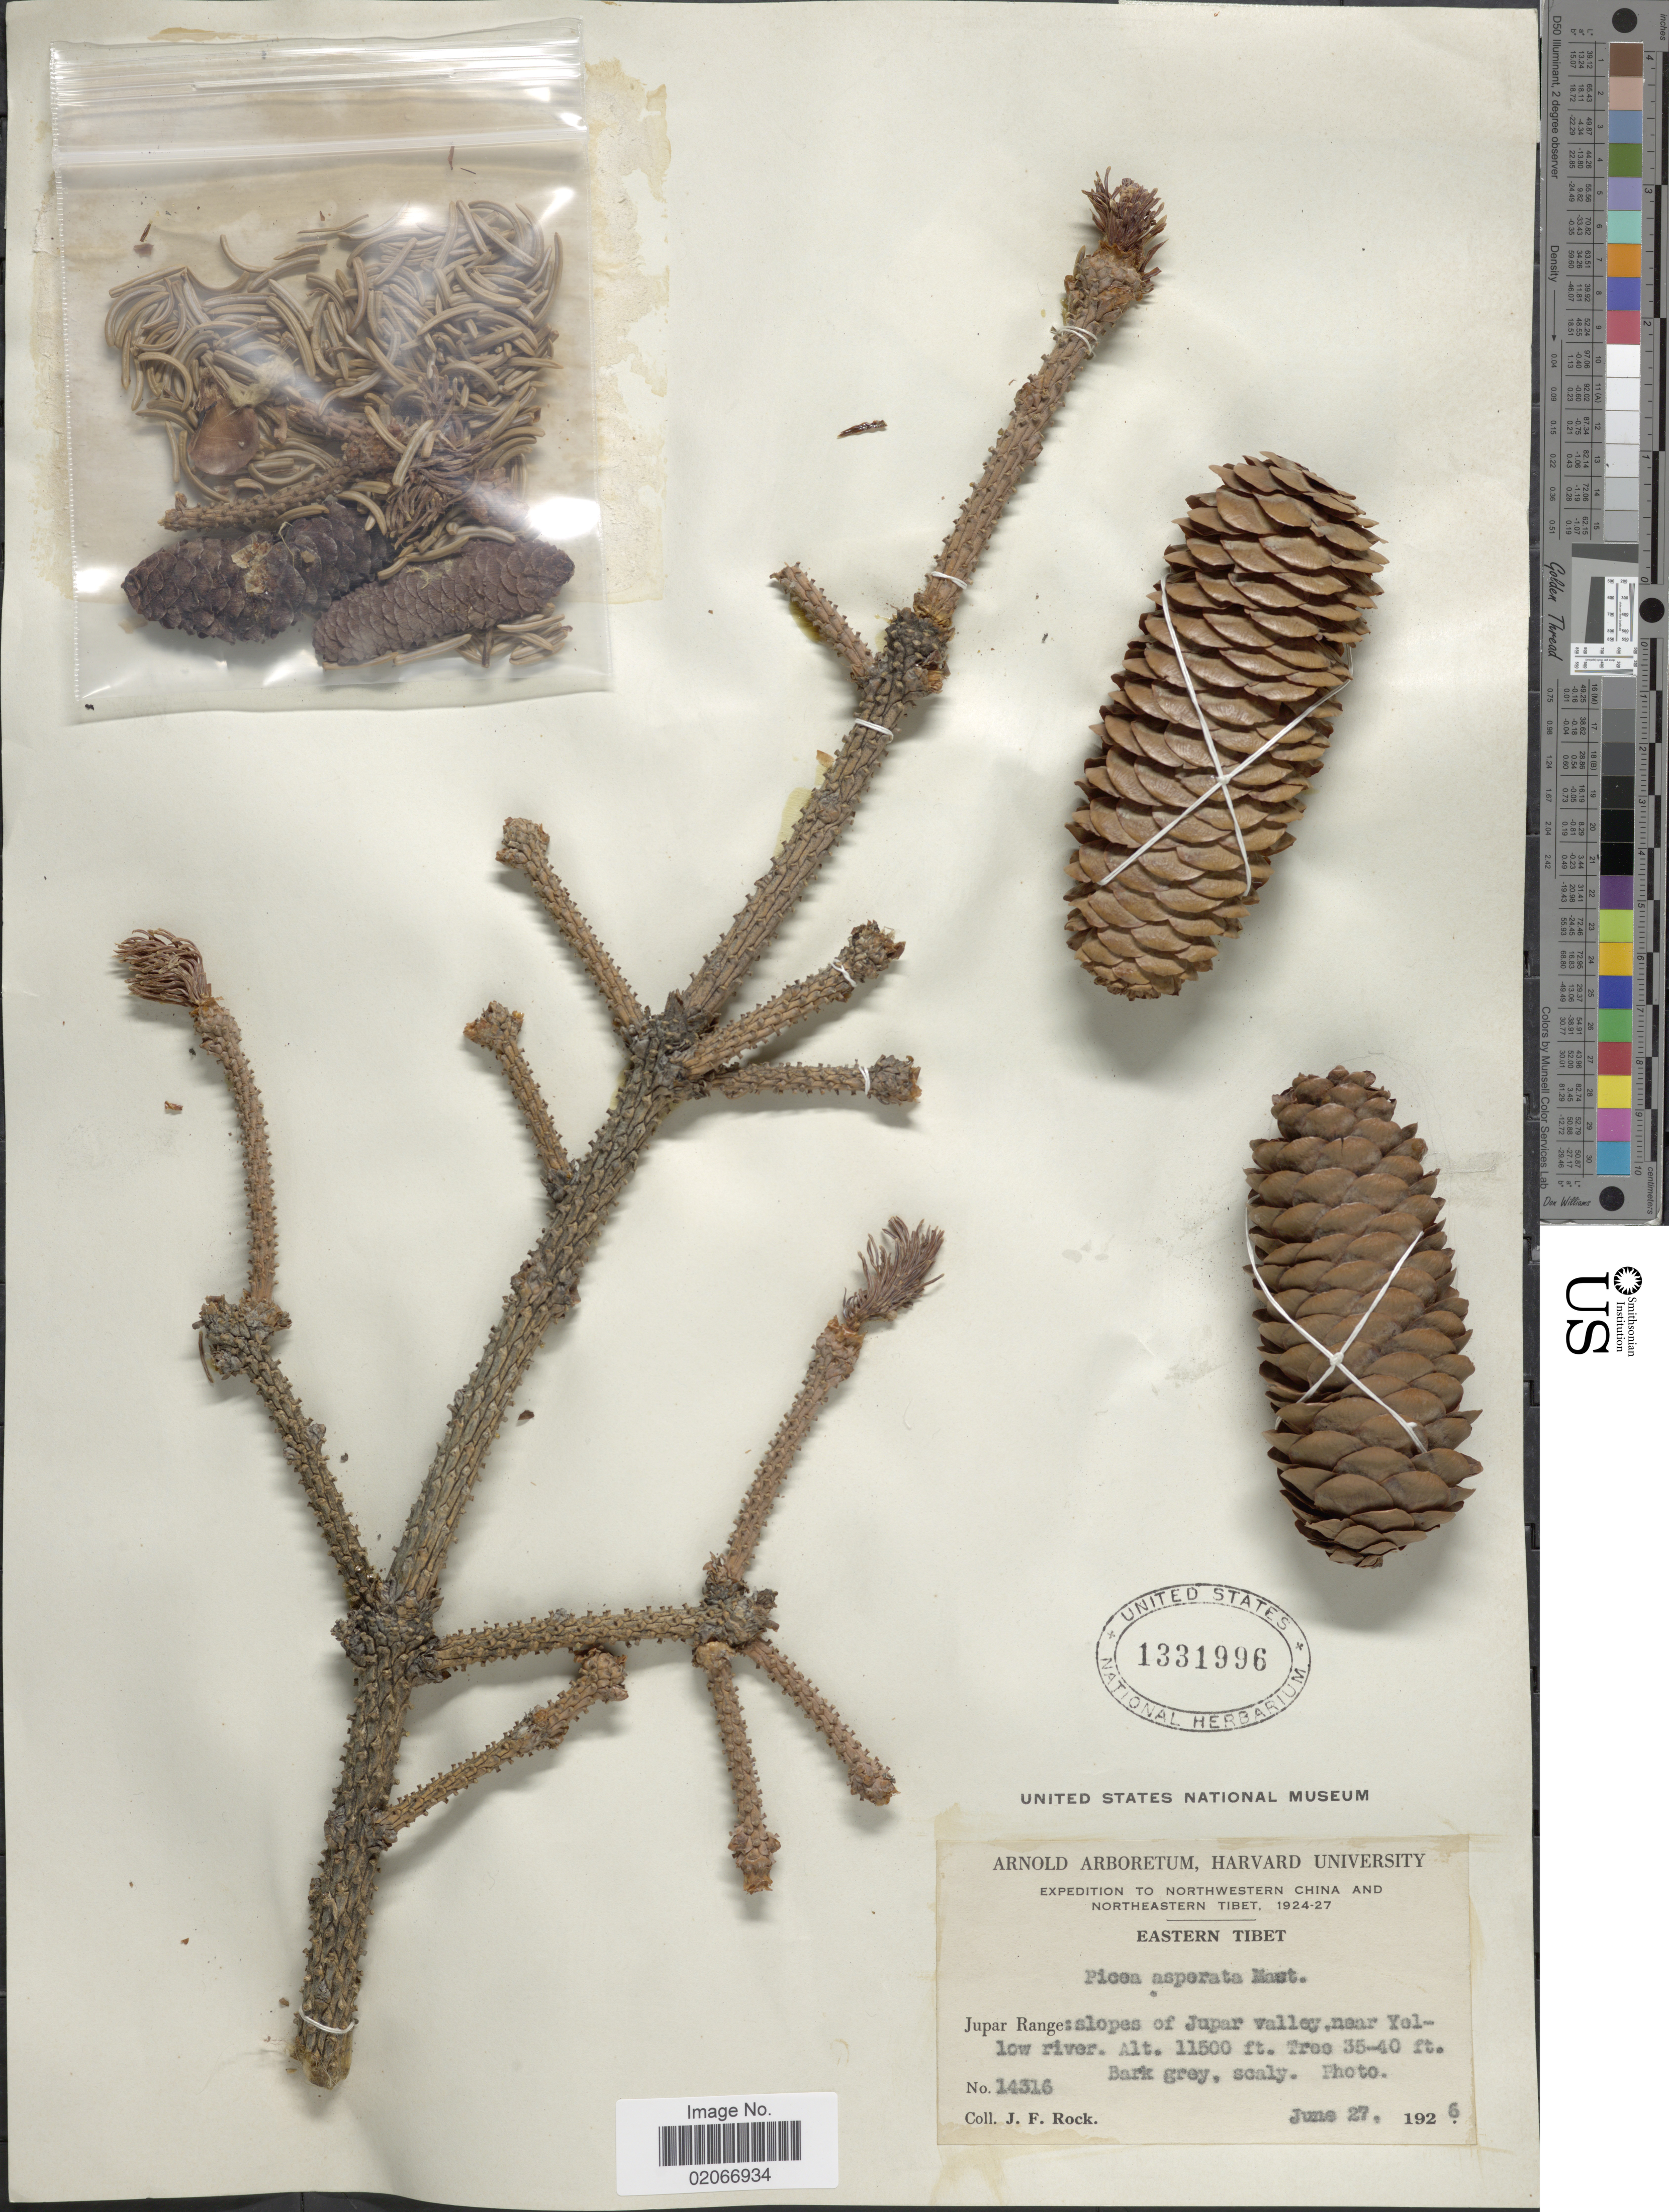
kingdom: Plantae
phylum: Tracheophyta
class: Pinopsida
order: Pinales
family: Pinaceae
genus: Picea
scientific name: Picea asperata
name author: Mast.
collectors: J. Rock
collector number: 14316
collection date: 1926-06-27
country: China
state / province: Xizang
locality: Northwestern China and Northeastern Tibet. Eastern Tibet. Jupar Range: slopes of Jupar Valley, near Yellow river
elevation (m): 3505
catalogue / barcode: US 1331996